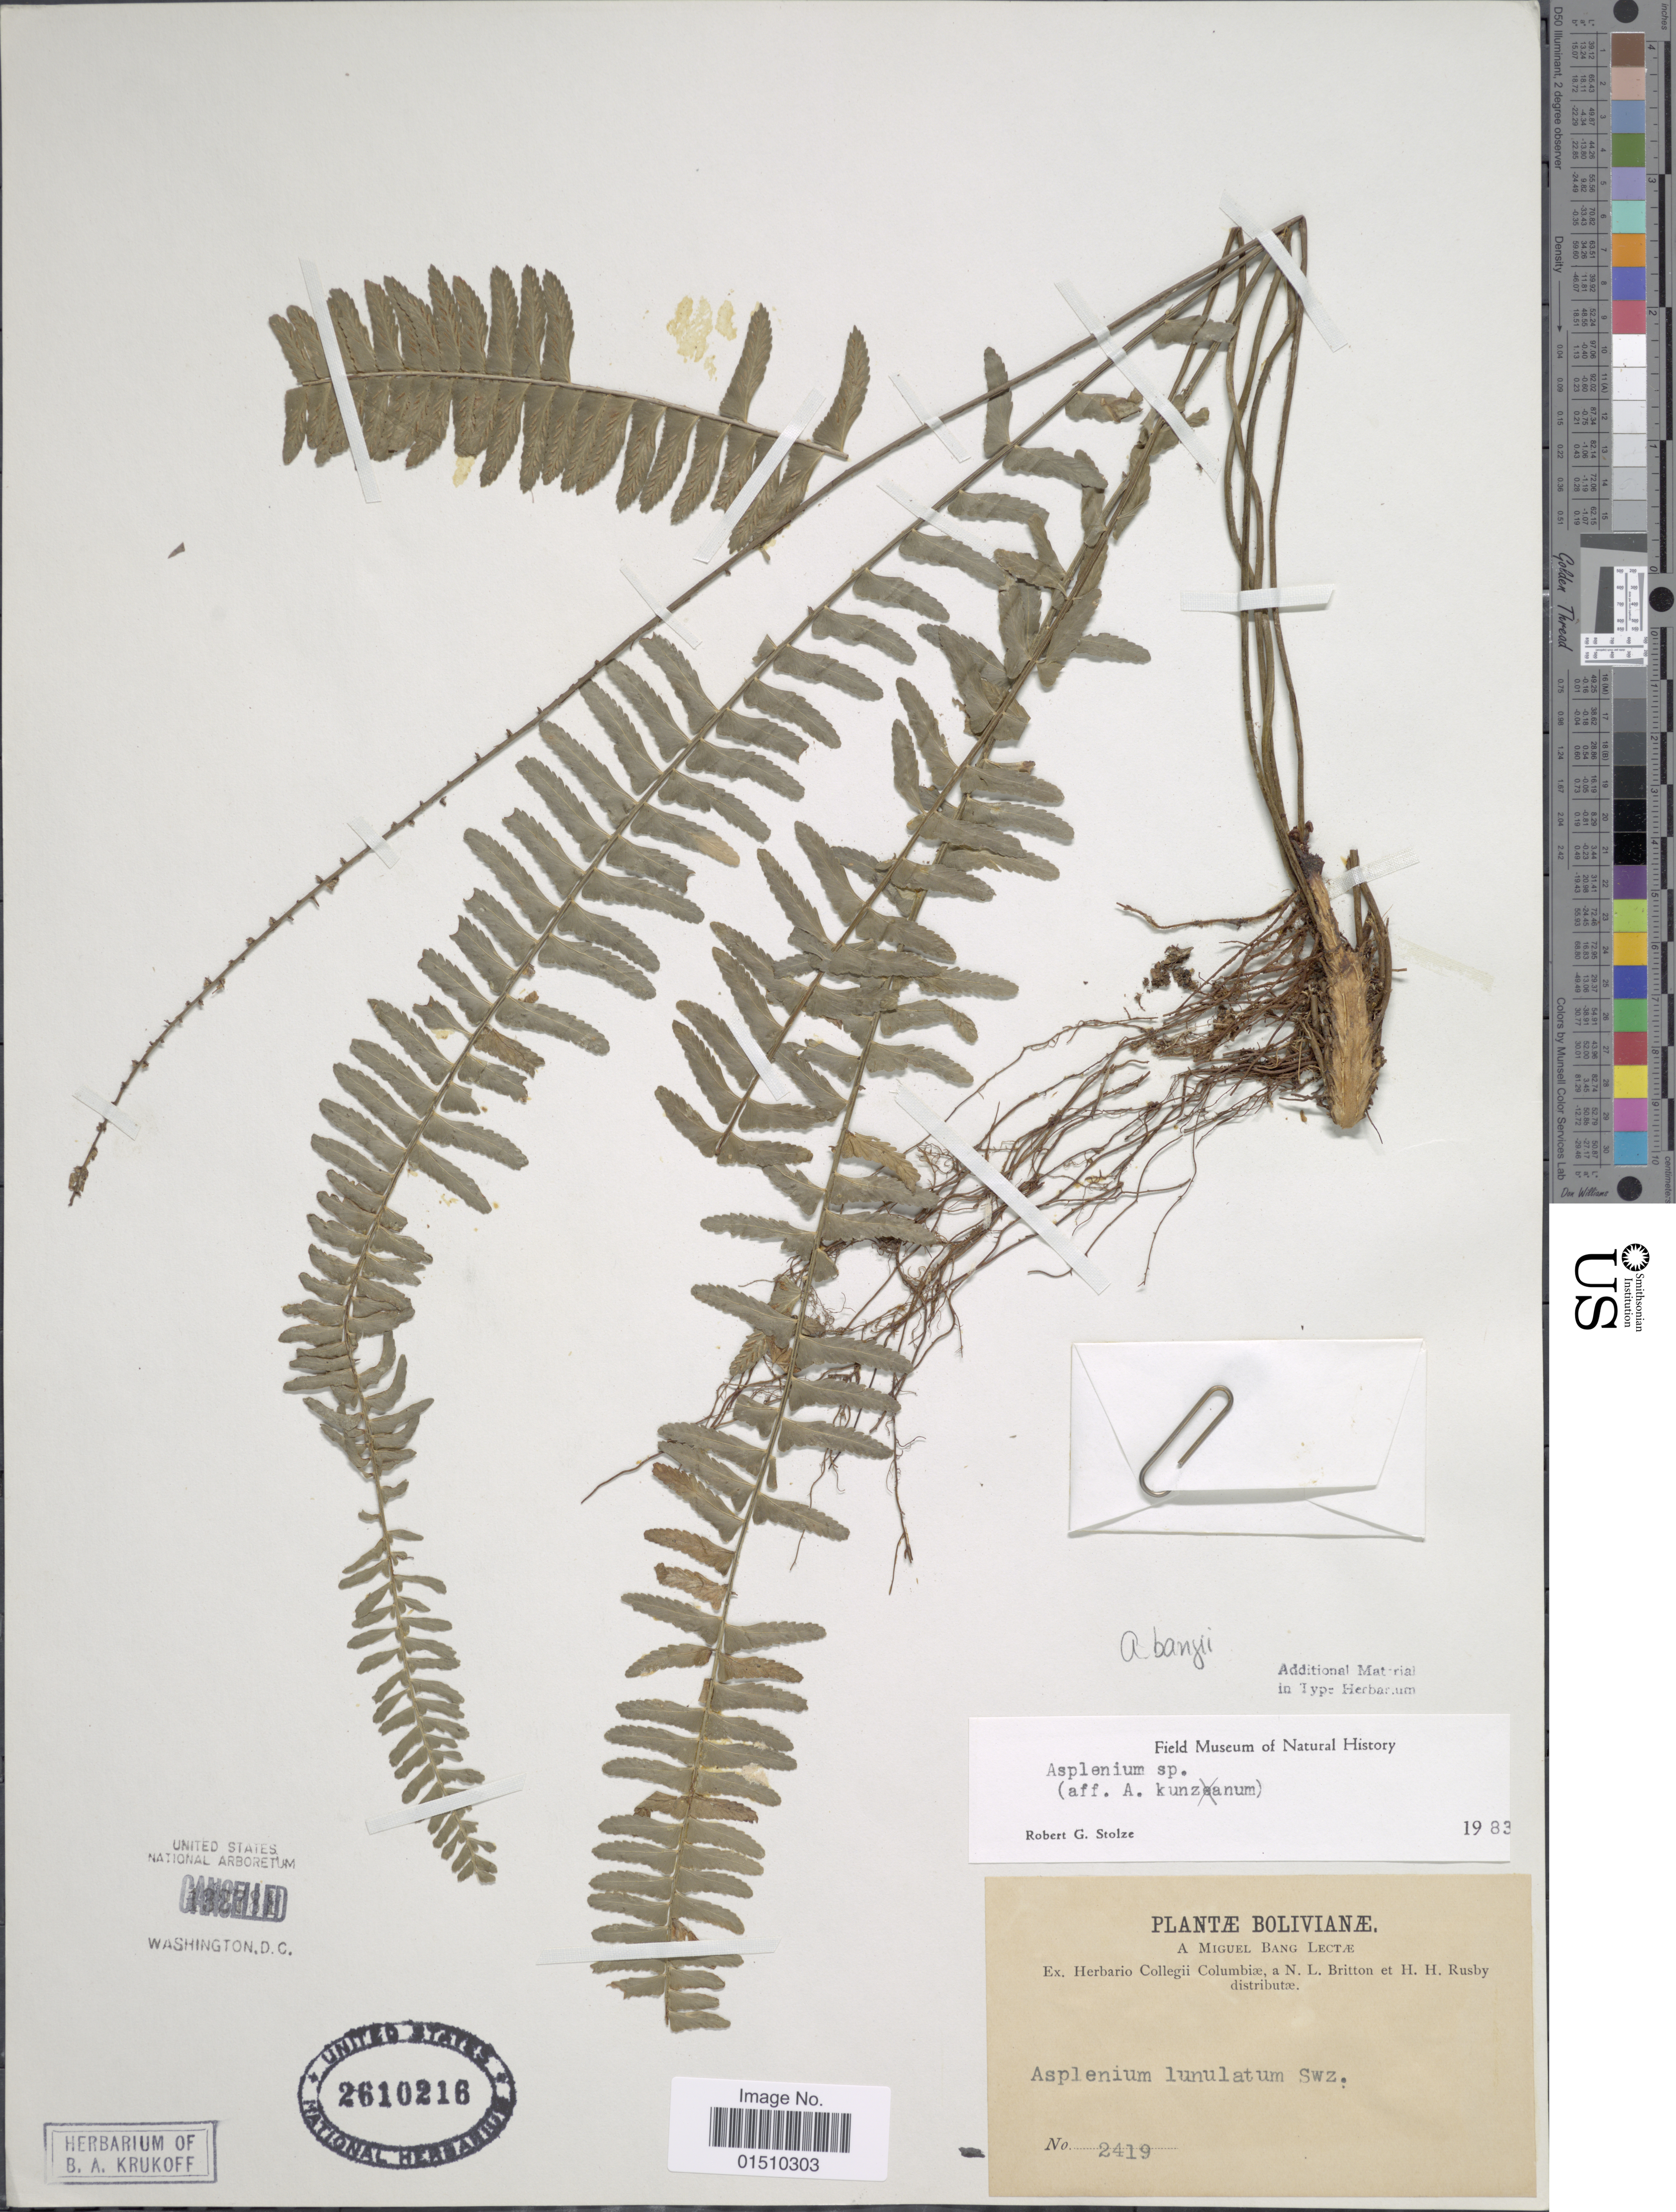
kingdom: Plantae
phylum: Tracheophyta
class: Polypodiopsida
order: Polypodiales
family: Aspleniaceae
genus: Asplenium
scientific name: Asplenium bangii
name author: Hieron.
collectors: M. Bang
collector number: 2419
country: Bolivia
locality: Bolivianæ.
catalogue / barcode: US 2610216